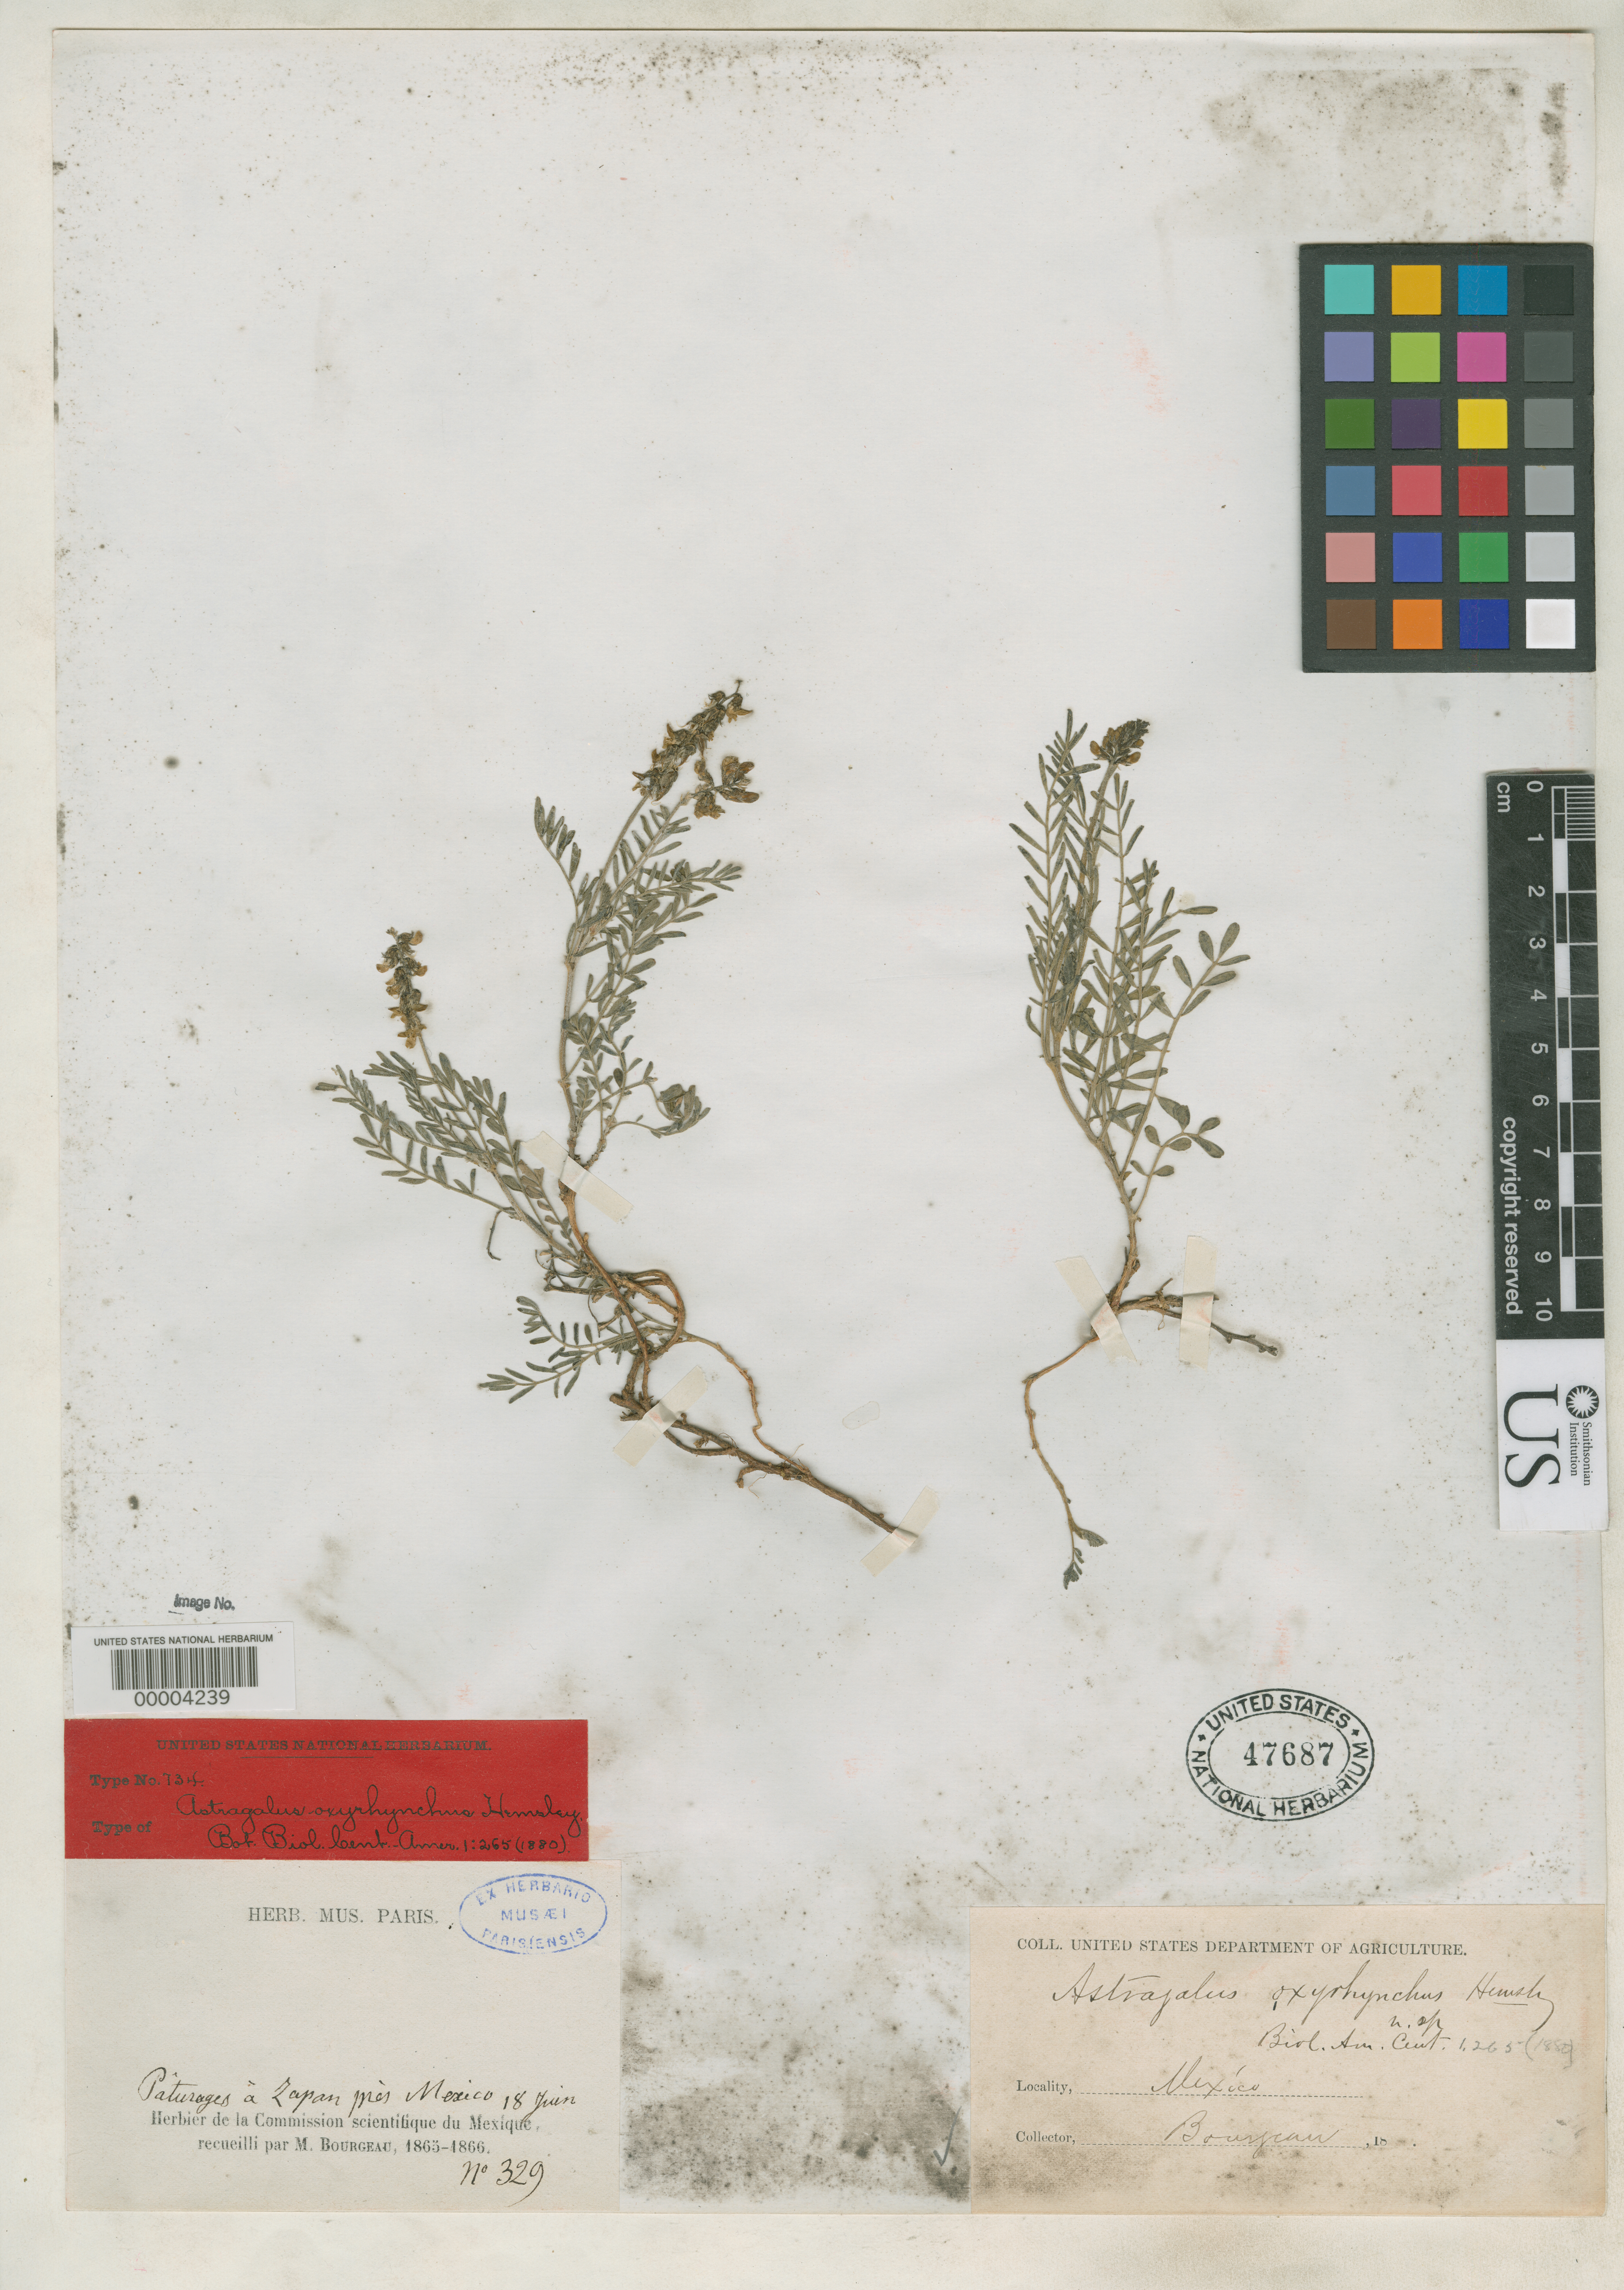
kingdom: Plantae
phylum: Tracheophyta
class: Magnoliopsida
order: Fabales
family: Fabaceae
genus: Astragalus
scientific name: Astragalus oxyrhynchus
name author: Hemsl.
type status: Isotype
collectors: E. Bourgeau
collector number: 329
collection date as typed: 18 Jun 1865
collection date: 1865-06-18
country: Mexico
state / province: Distrito Federal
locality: Tizapan.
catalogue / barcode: US 47687